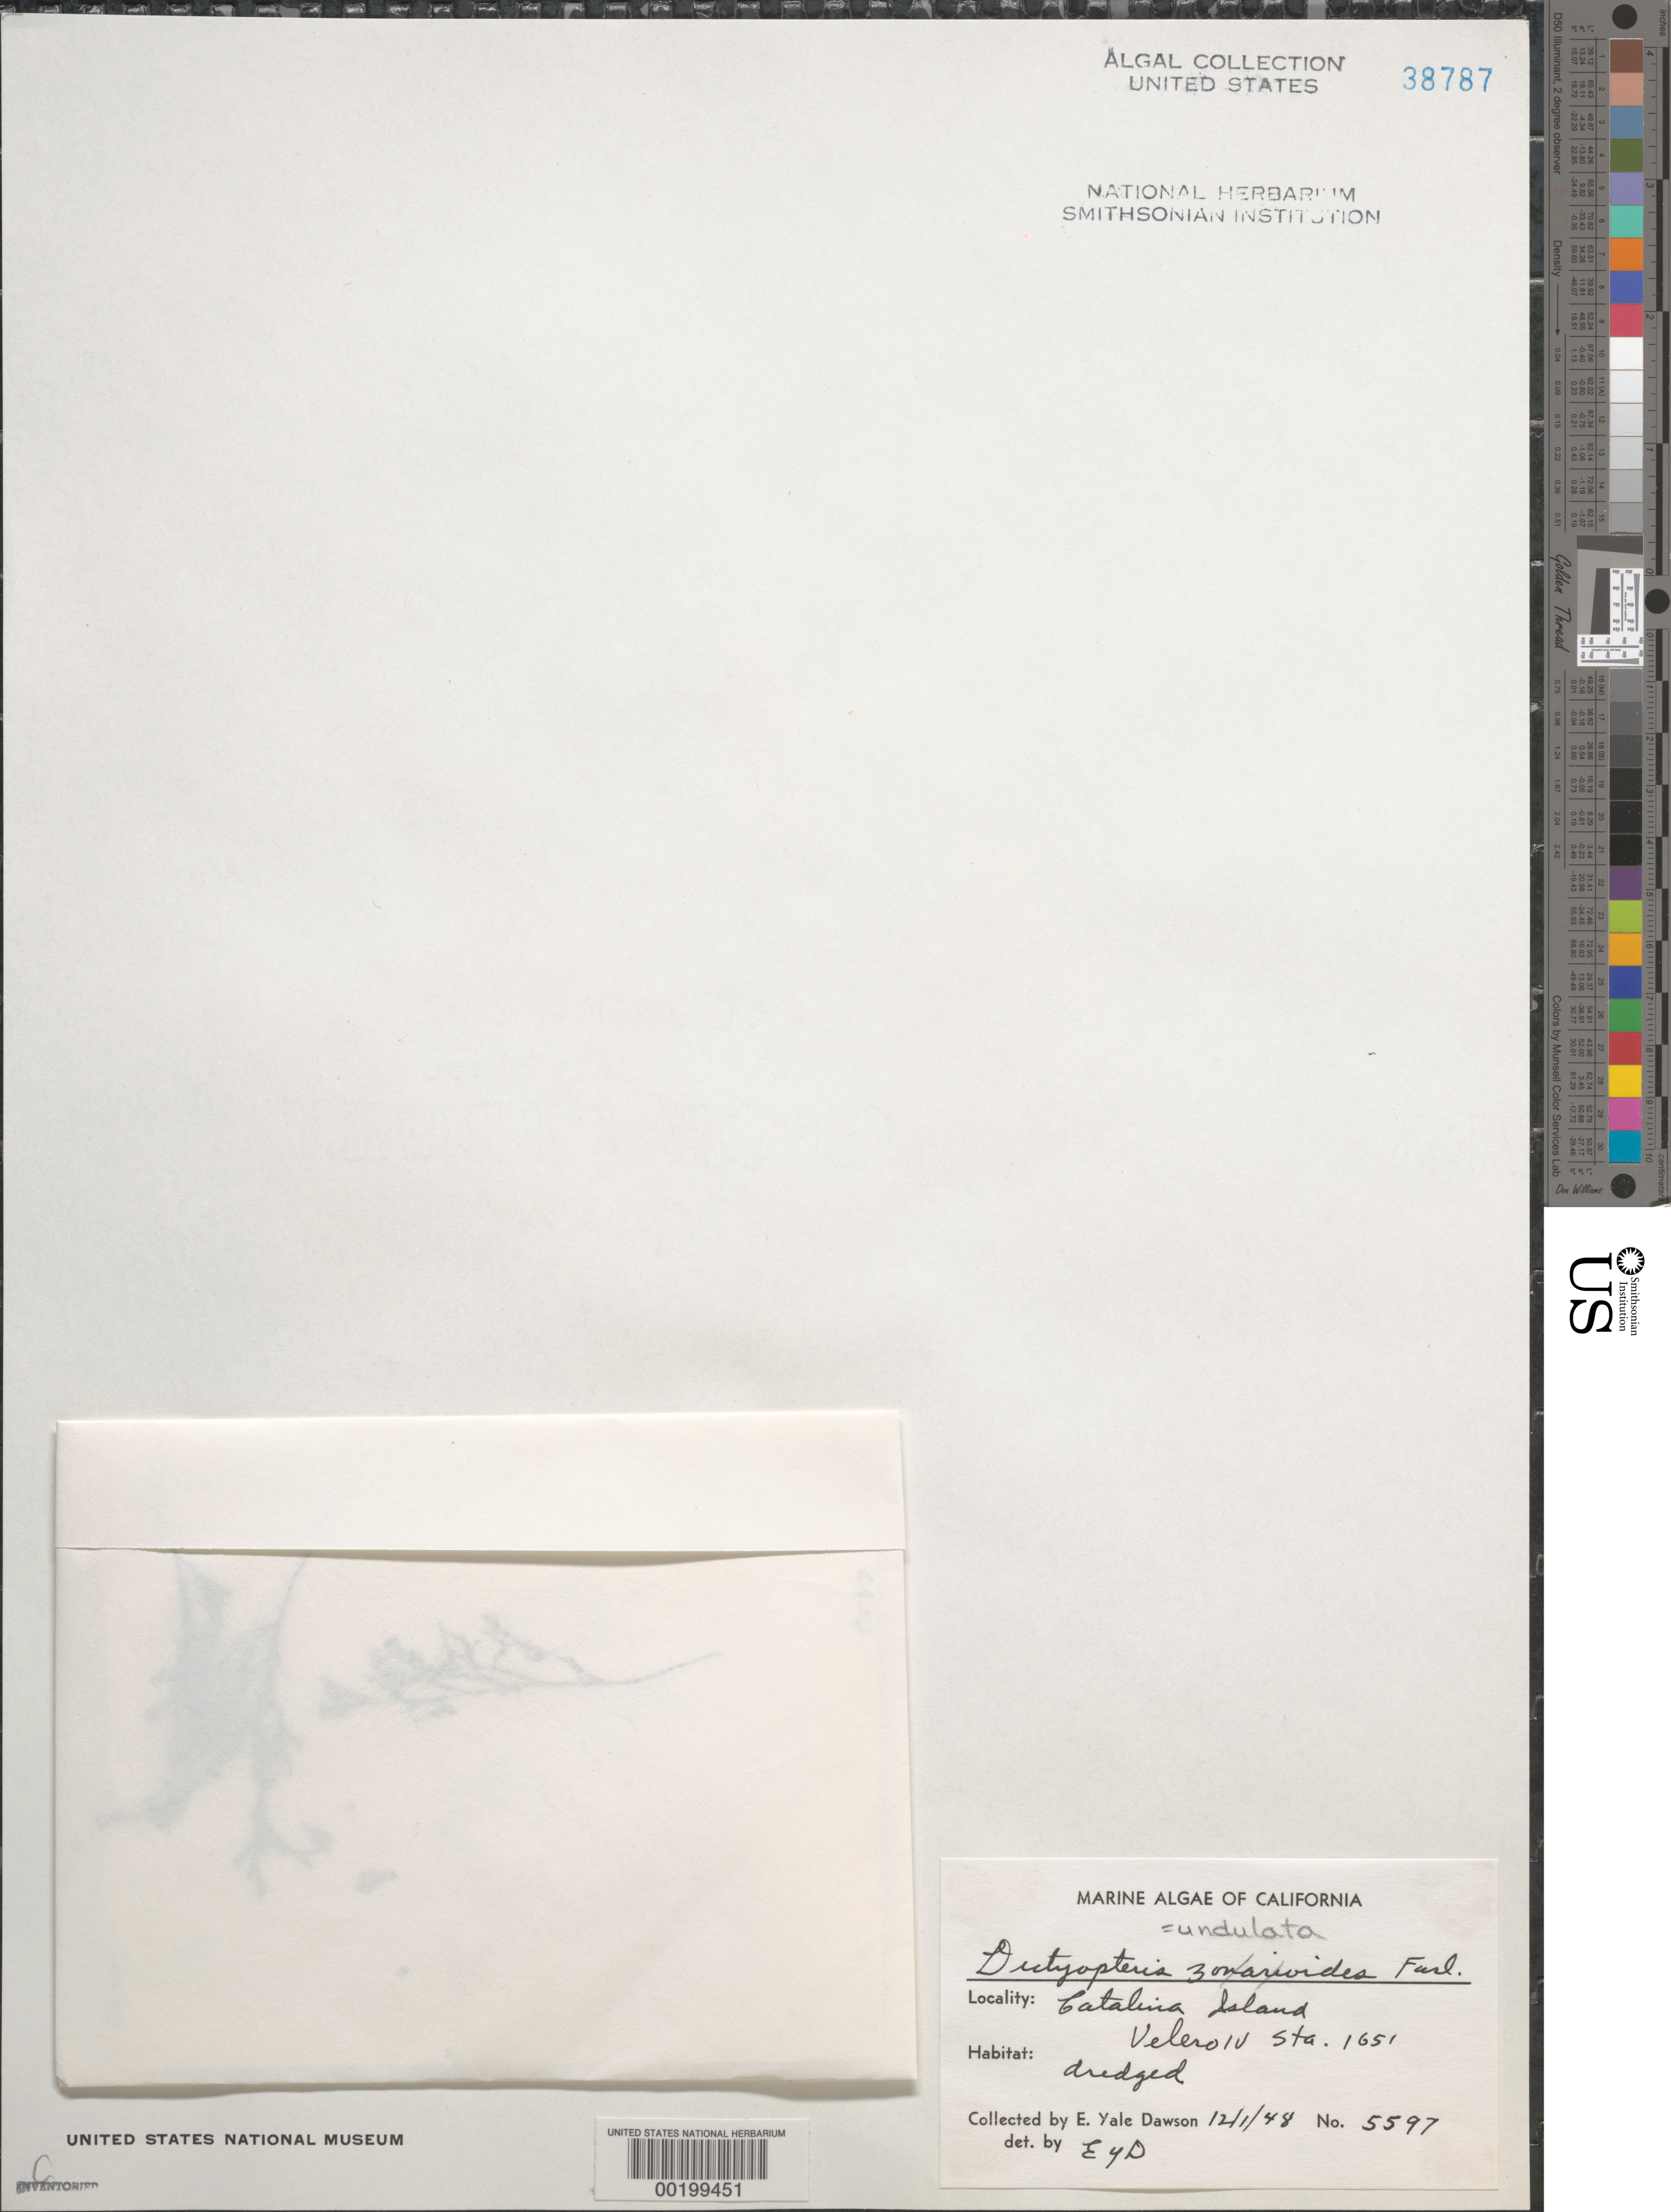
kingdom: Chromista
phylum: Ochrophyta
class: Phaeophyceae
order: Dictyotales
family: Dictyotaceae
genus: Dictyopteris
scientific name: Dictyopteris undulata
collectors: E. Y. Dawson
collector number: EYD 5597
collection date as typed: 01 Dec 1948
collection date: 1948-12-01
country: United States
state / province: California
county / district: Los Angeles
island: Santa Catalina Island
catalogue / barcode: US 38787